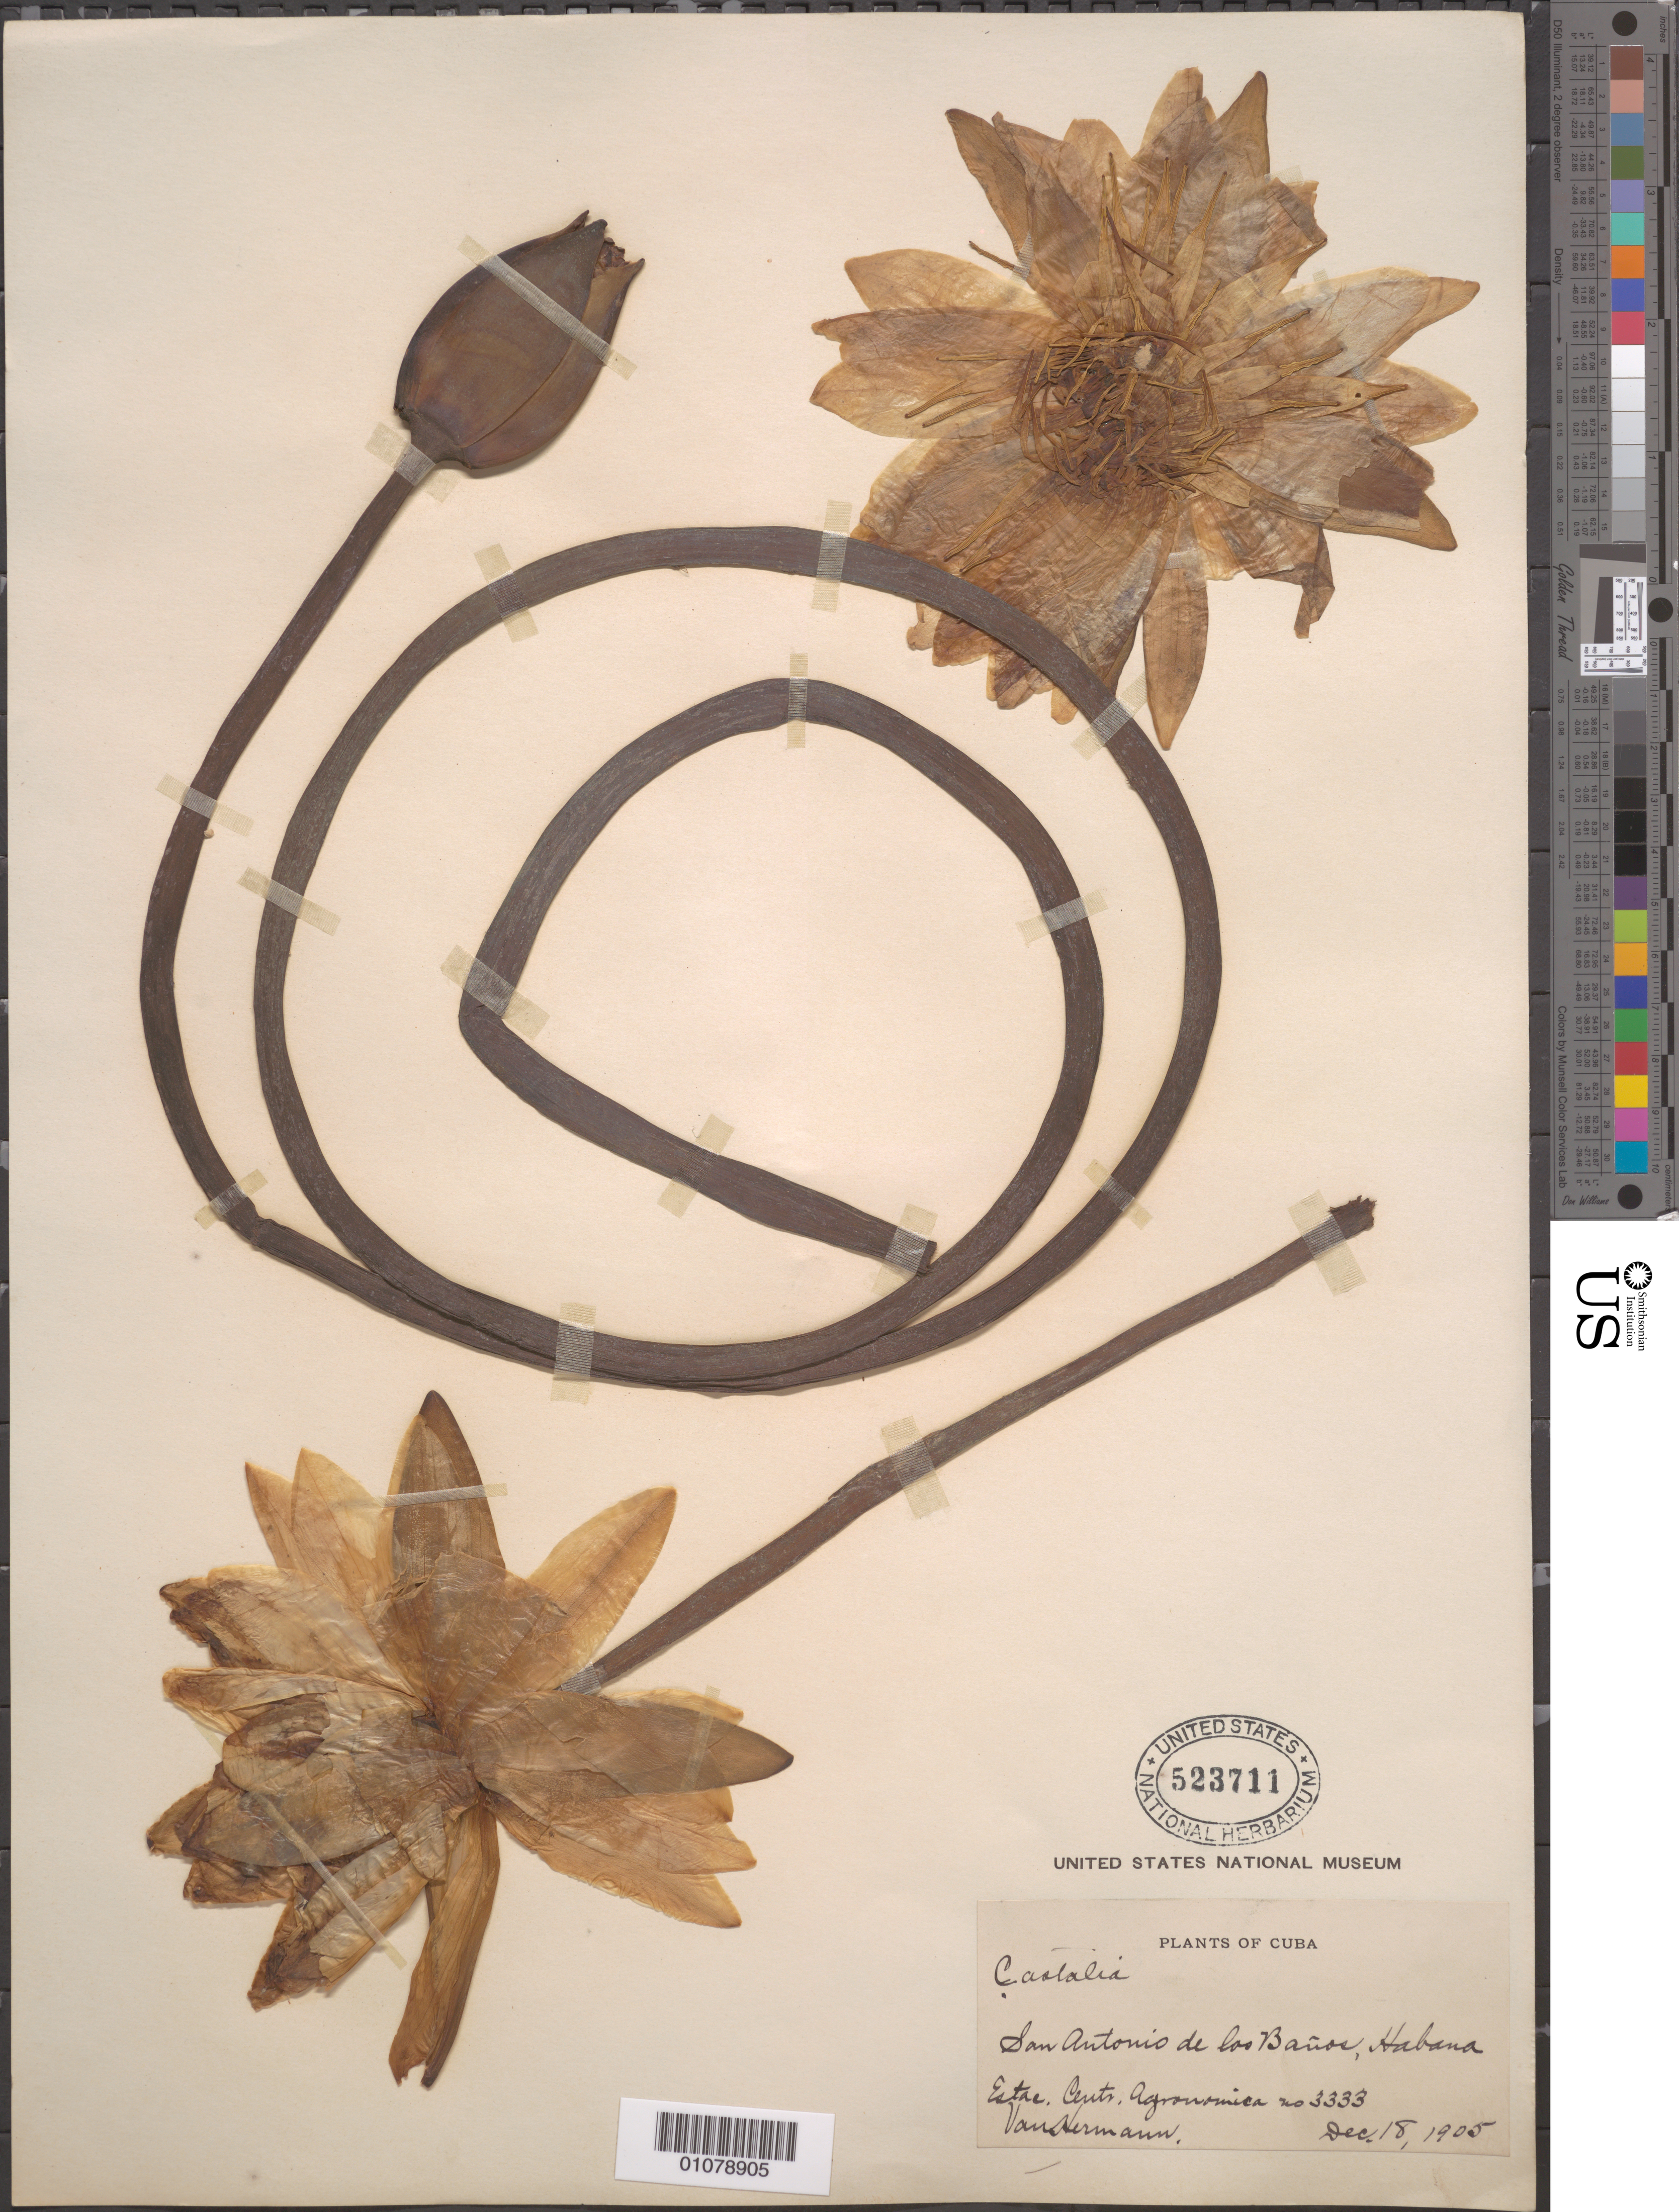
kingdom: Plantae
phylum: Tracheophyta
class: Magnoliopsida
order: Nymphaeales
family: Nymphaeaceae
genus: Nymphaea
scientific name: Nymphaea reniformis Walter, nom. rejic.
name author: Walter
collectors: H. A. Van Hermann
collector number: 3333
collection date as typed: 18 Dec 1905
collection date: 1905-12-18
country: Cuba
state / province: La Habana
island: Cuba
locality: San Antonio de los Banos, Estae Cents Agronomica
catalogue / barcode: US 523711